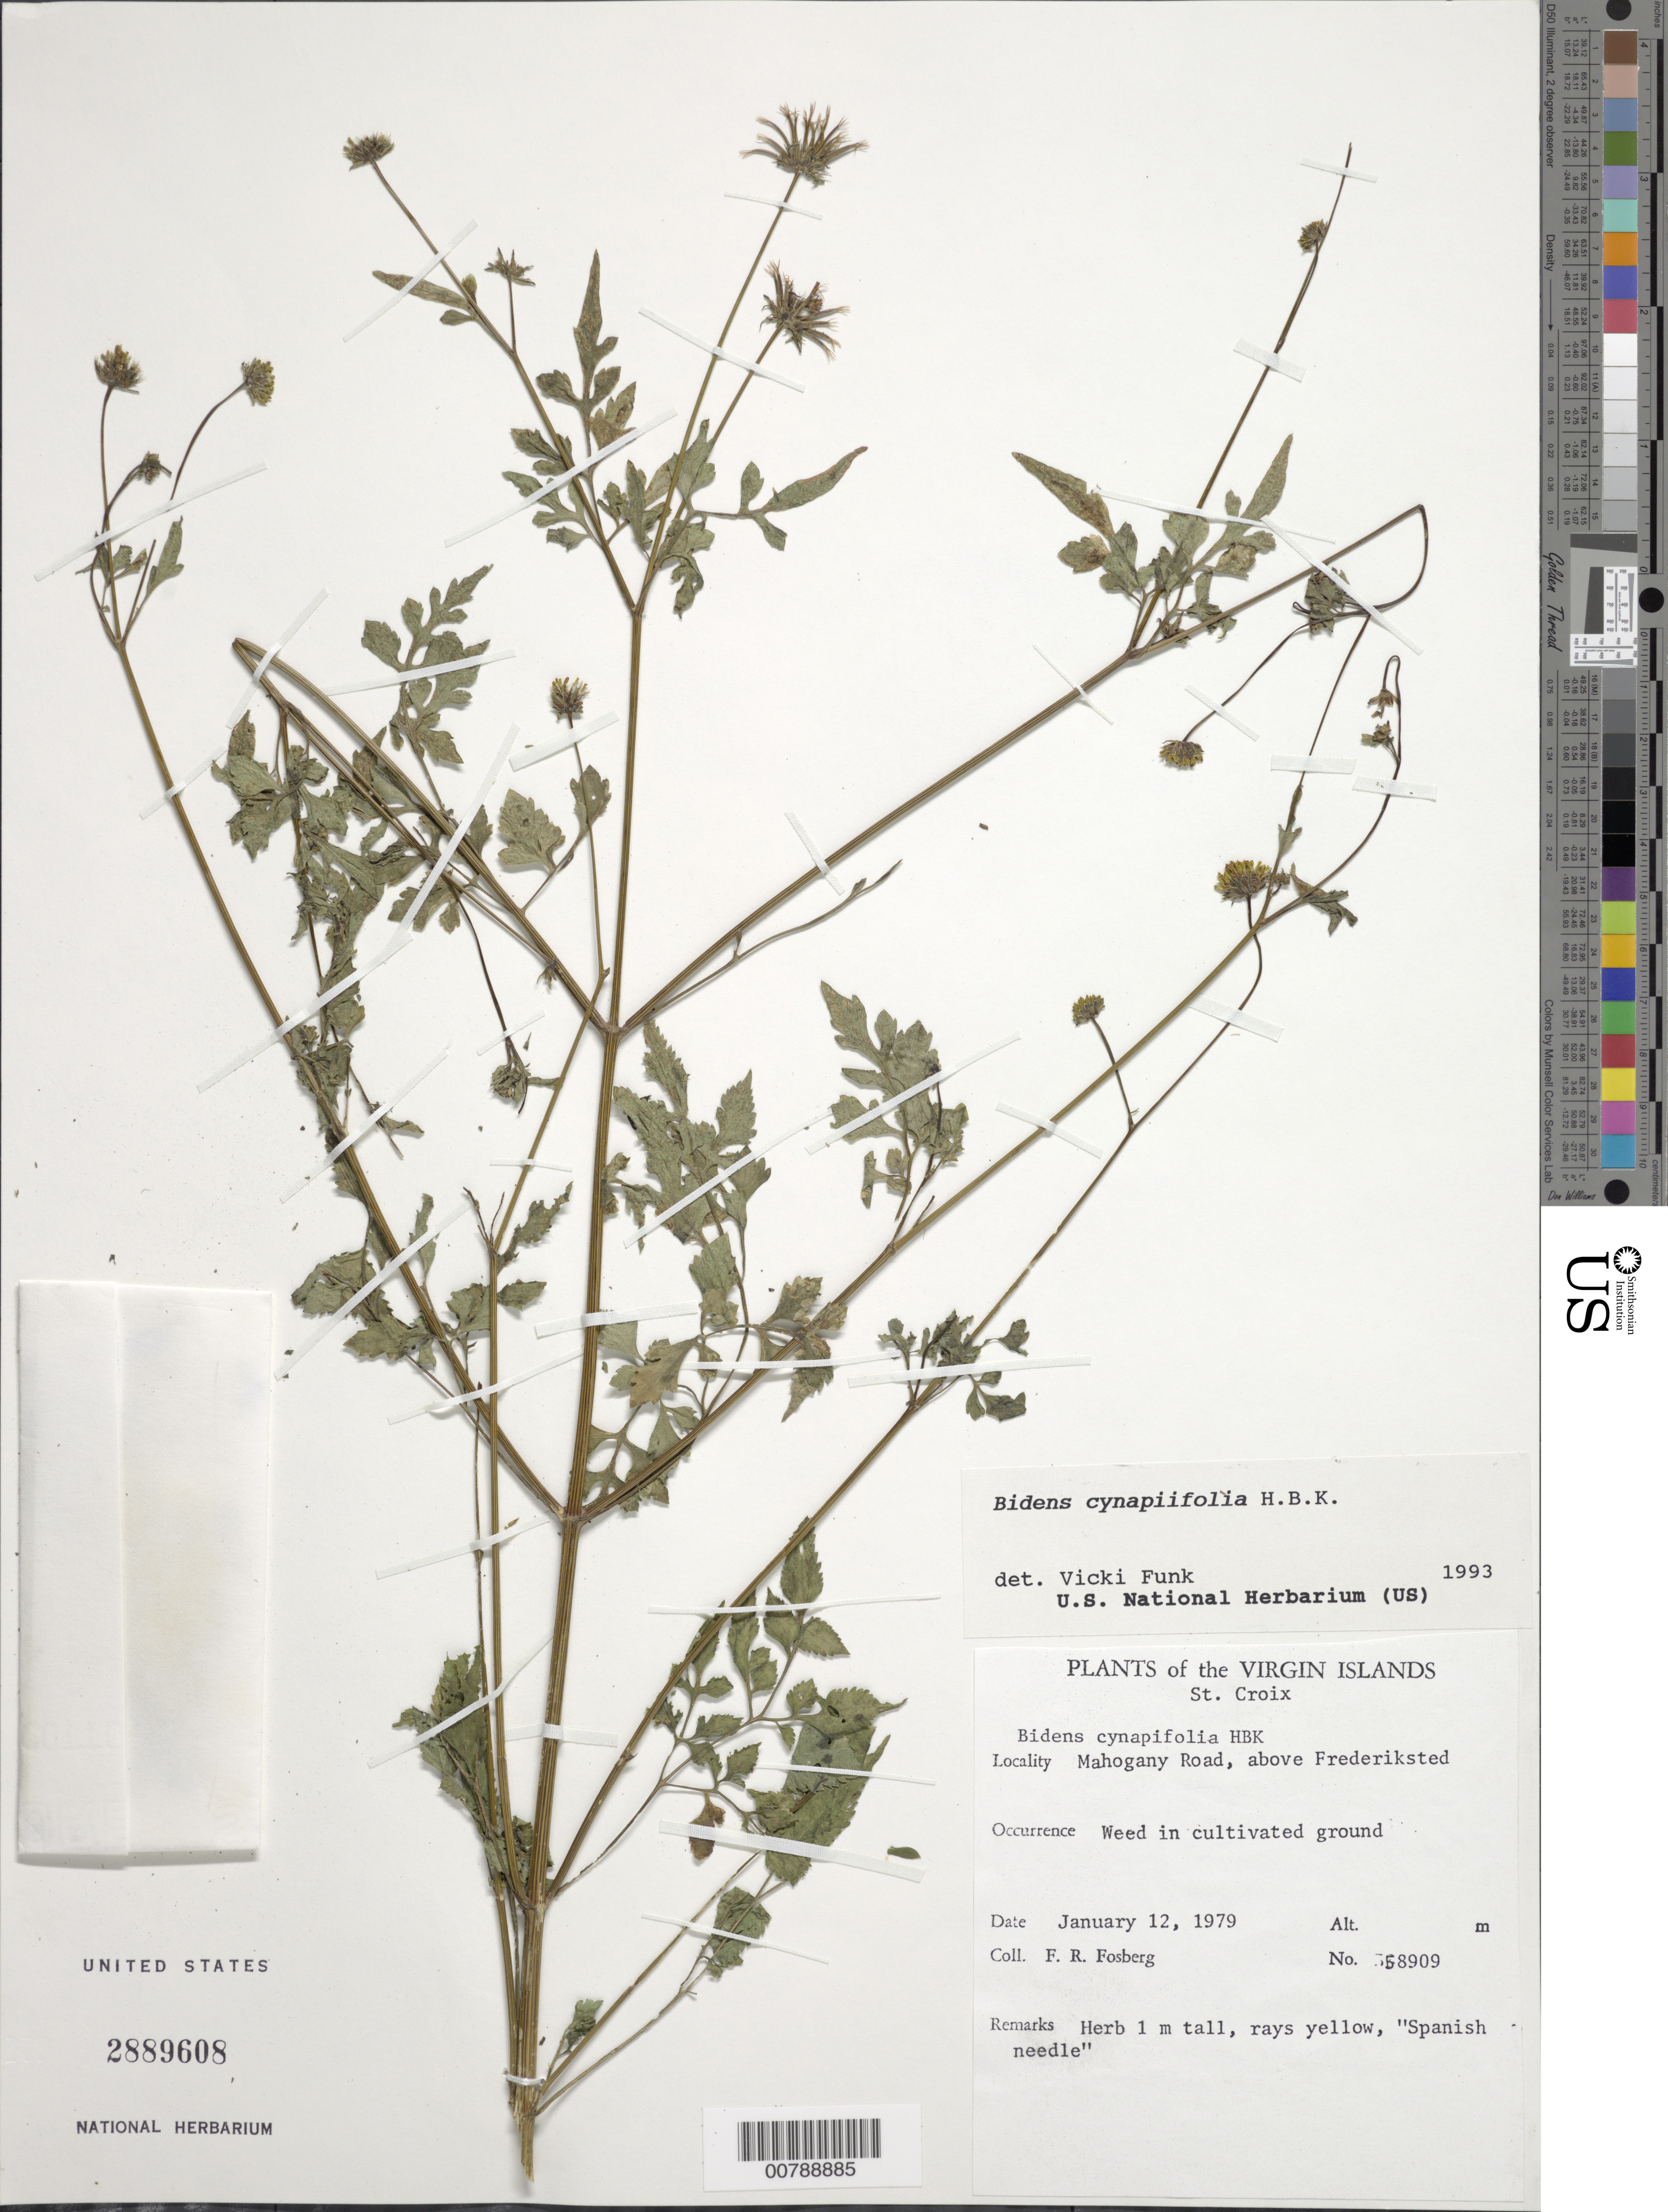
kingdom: Plantae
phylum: Tracheophyta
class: Magnoliopsida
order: Asterales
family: Asteraceae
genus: Bidens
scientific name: Bidens cynapiifolia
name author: Kunth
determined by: Funk, Vicki A., (BOT), Smithsonian Institution - National Museum of Natural History (UNITED STATES)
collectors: F. R. Fosberg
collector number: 58909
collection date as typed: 12 Jan 1979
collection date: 1979-01-12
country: U.S. Virgin Islands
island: St. Croix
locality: Mahogany Road, above Fredericksted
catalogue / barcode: US 2889608